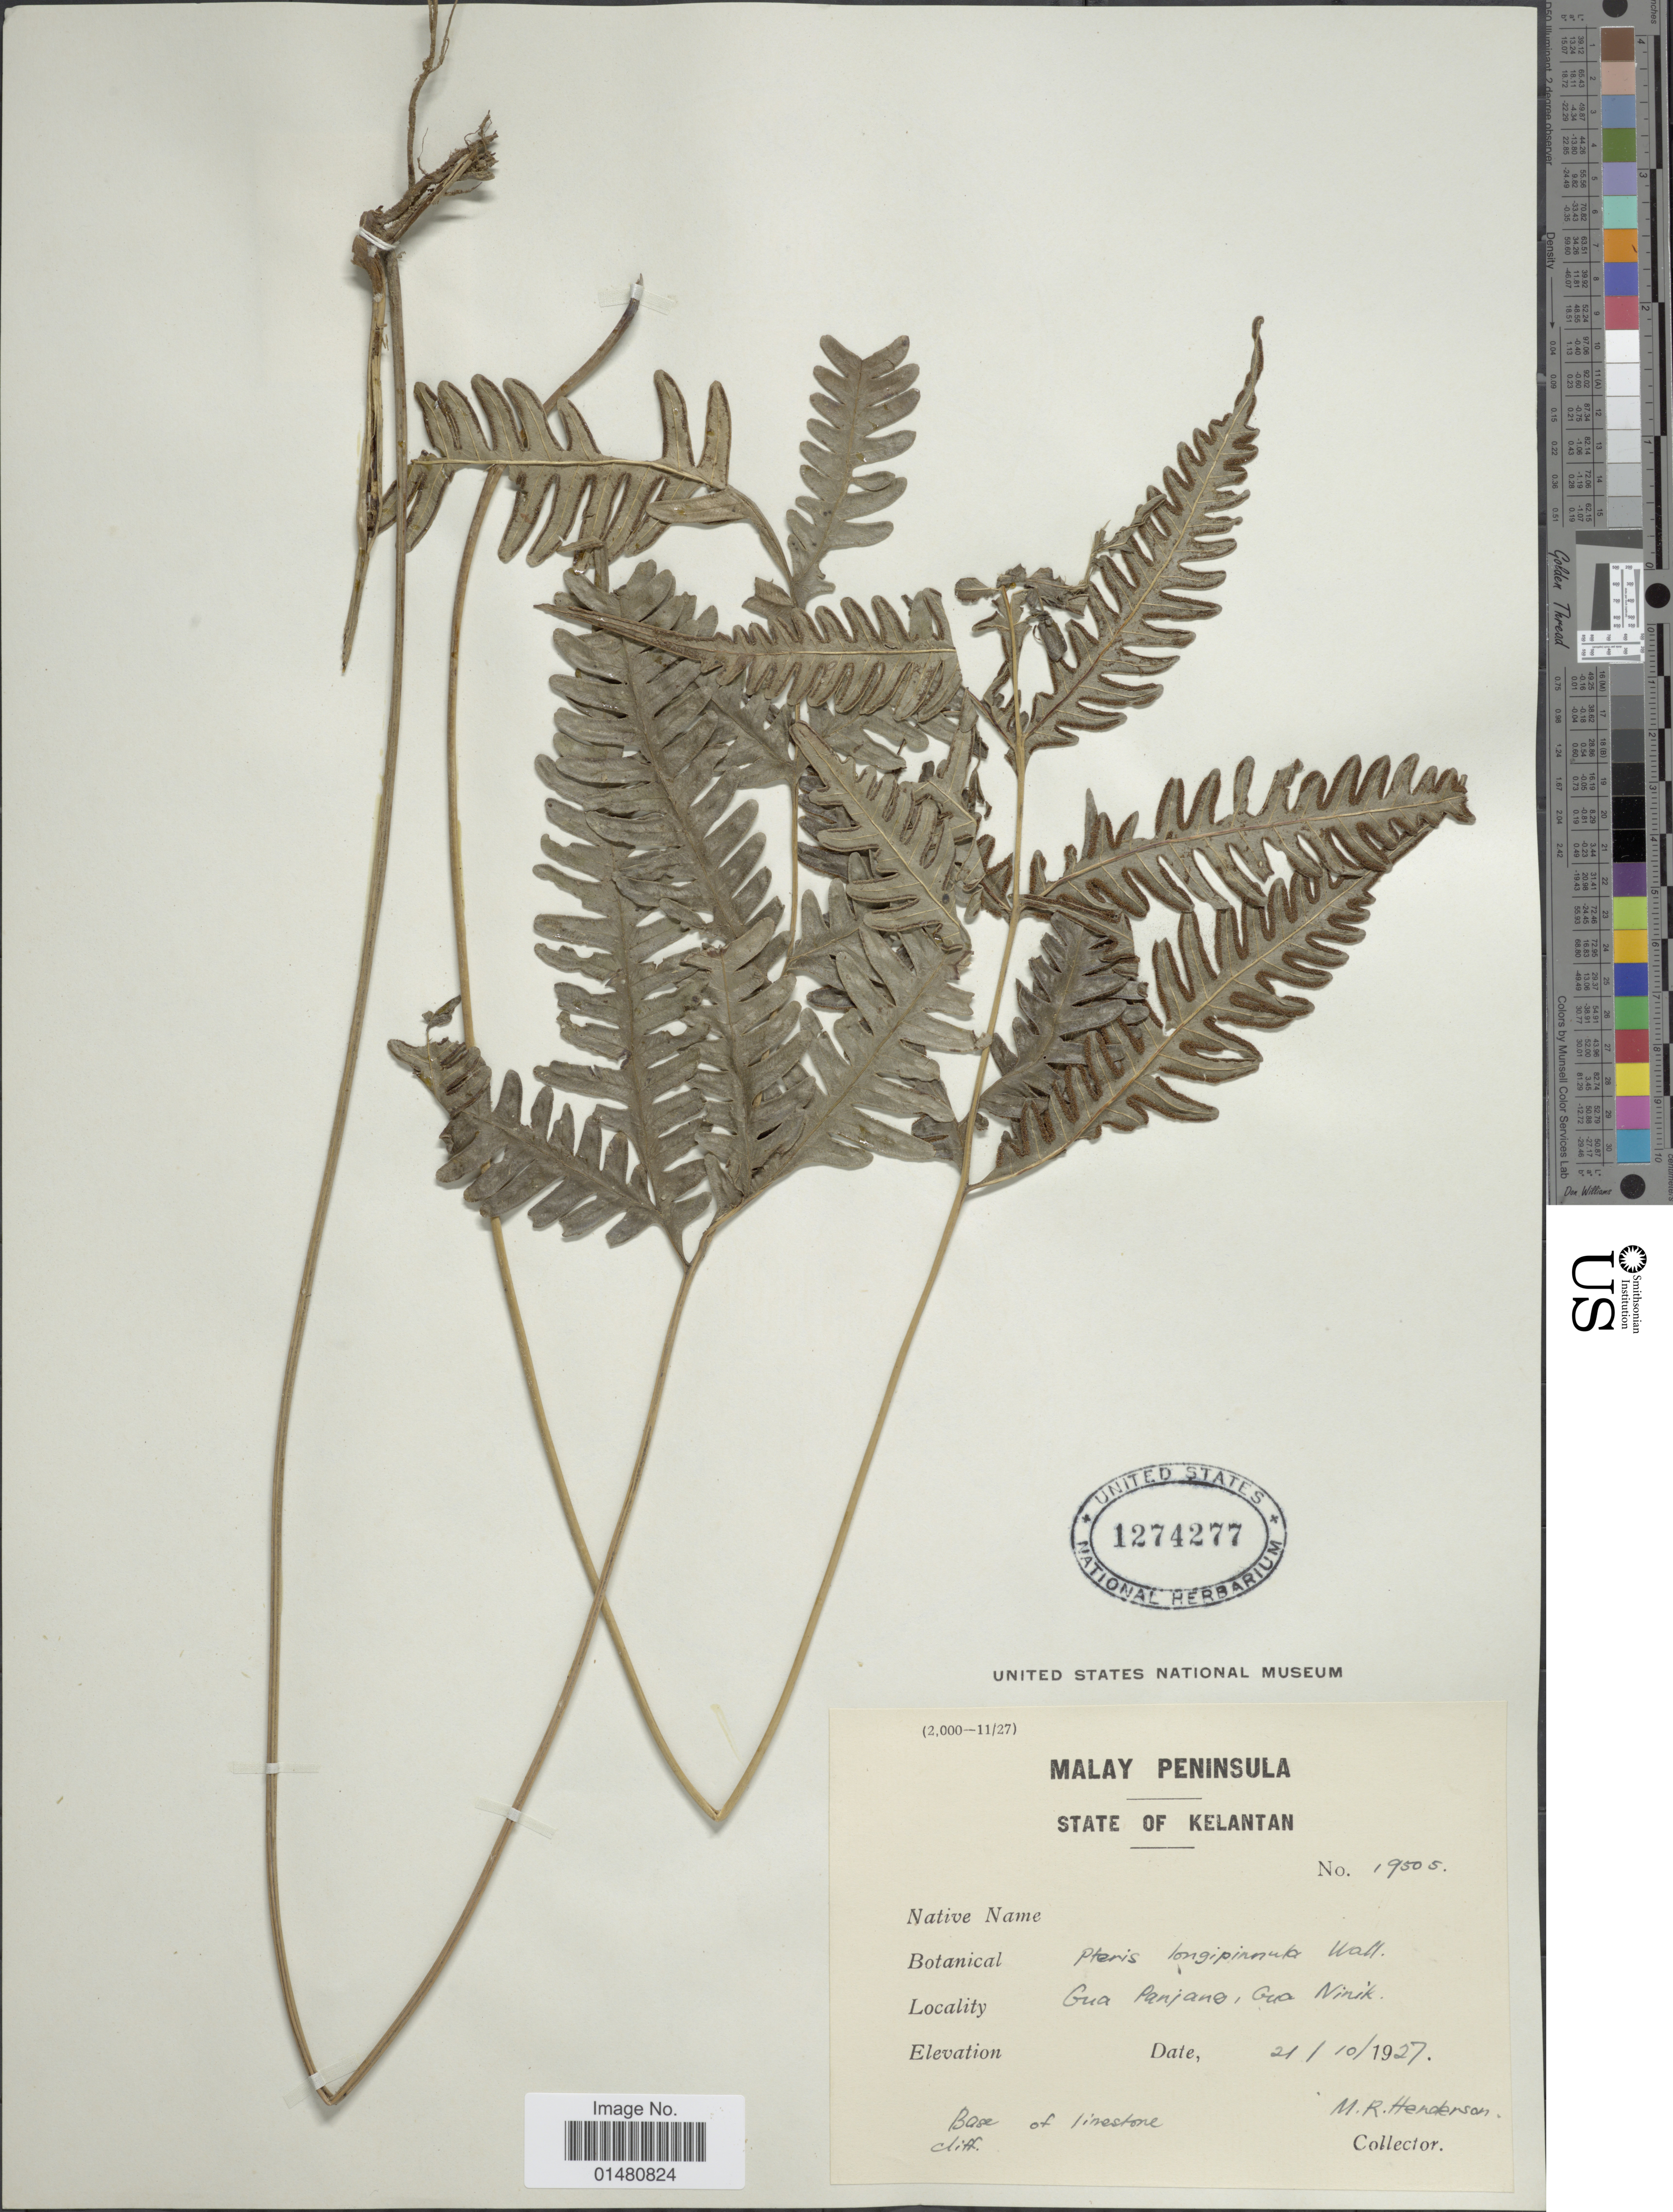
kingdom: Plantae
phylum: Tracheophyta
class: Polypodiopsida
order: Polypodiales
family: Pteridaceae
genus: Pteris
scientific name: Pteris longipinnula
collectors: M. Henderson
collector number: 19505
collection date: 1927-10-21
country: Malaysia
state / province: Kelantan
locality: Malay Oeninsula, Gua Panjang, Gua Ninik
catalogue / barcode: US 1274277